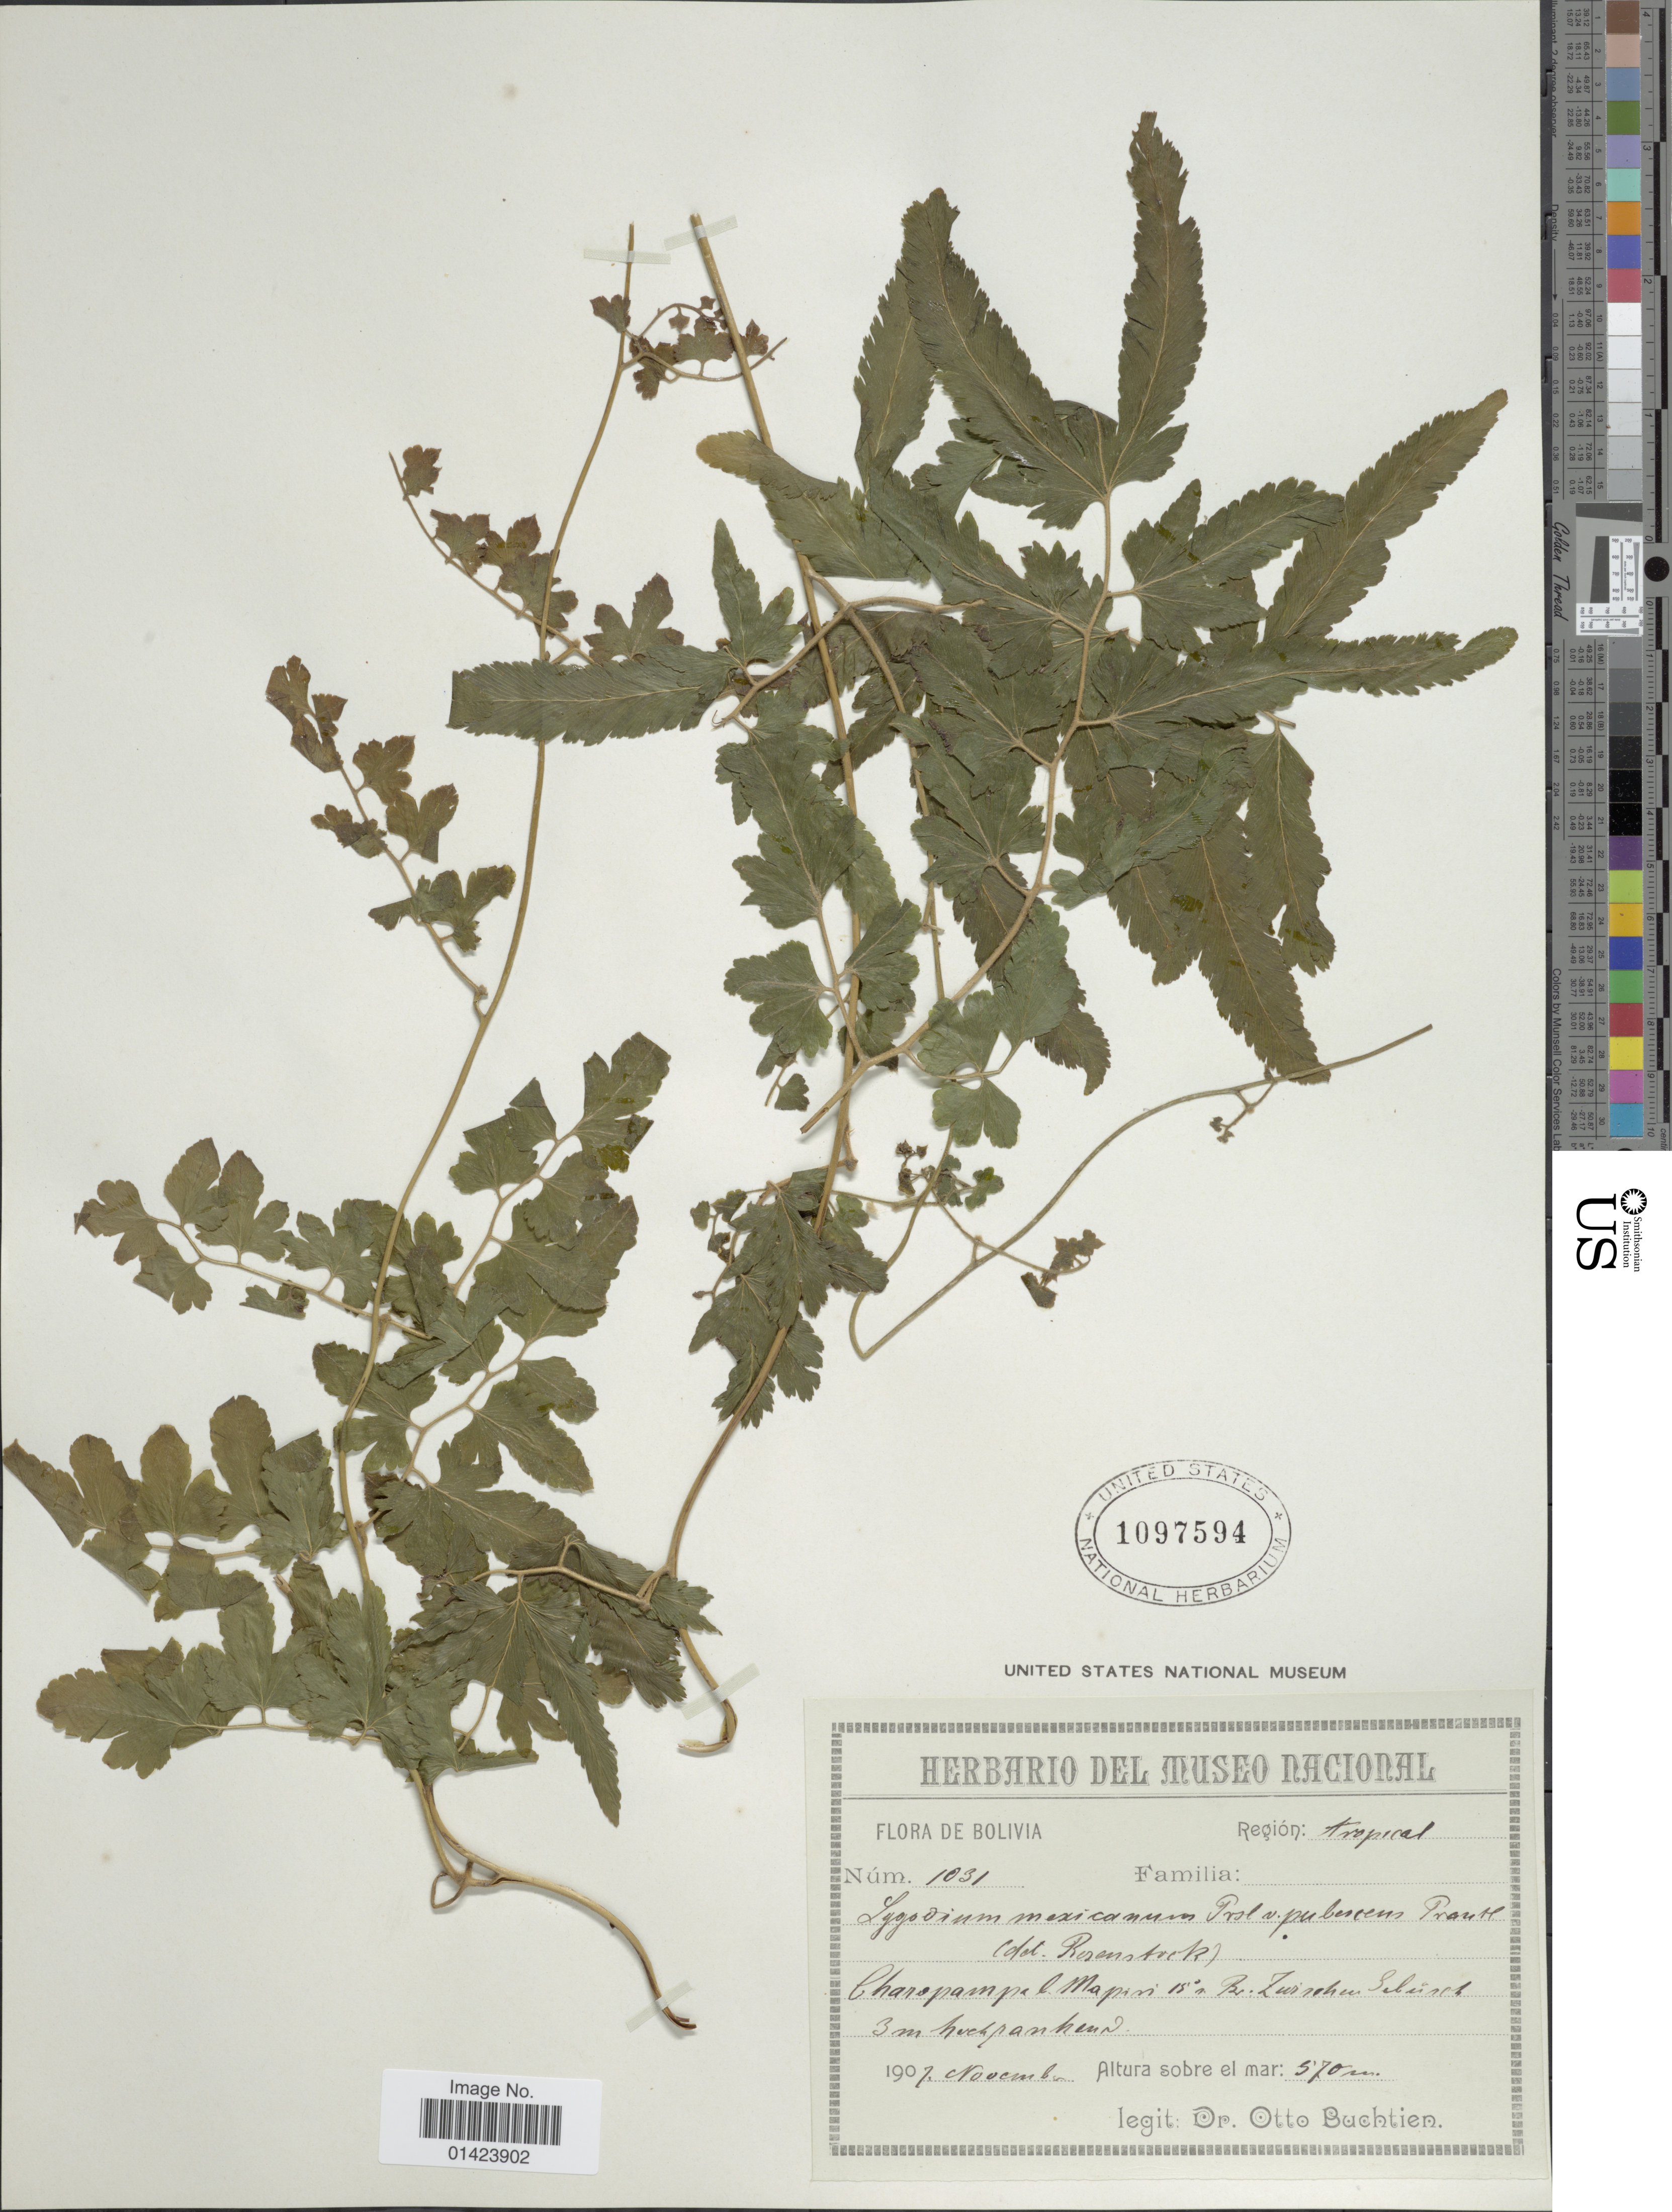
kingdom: Plantae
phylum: Tracheophyta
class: Polypodiopsida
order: Schizaeales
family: Lygodiaceae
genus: Lygodium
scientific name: Lygodium venustum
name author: Sw.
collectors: O. Buchtien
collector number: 1031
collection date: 1907-11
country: Bolivia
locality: Charopampa b. Mapiri 15° Br.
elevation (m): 570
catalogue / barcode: US 1097594